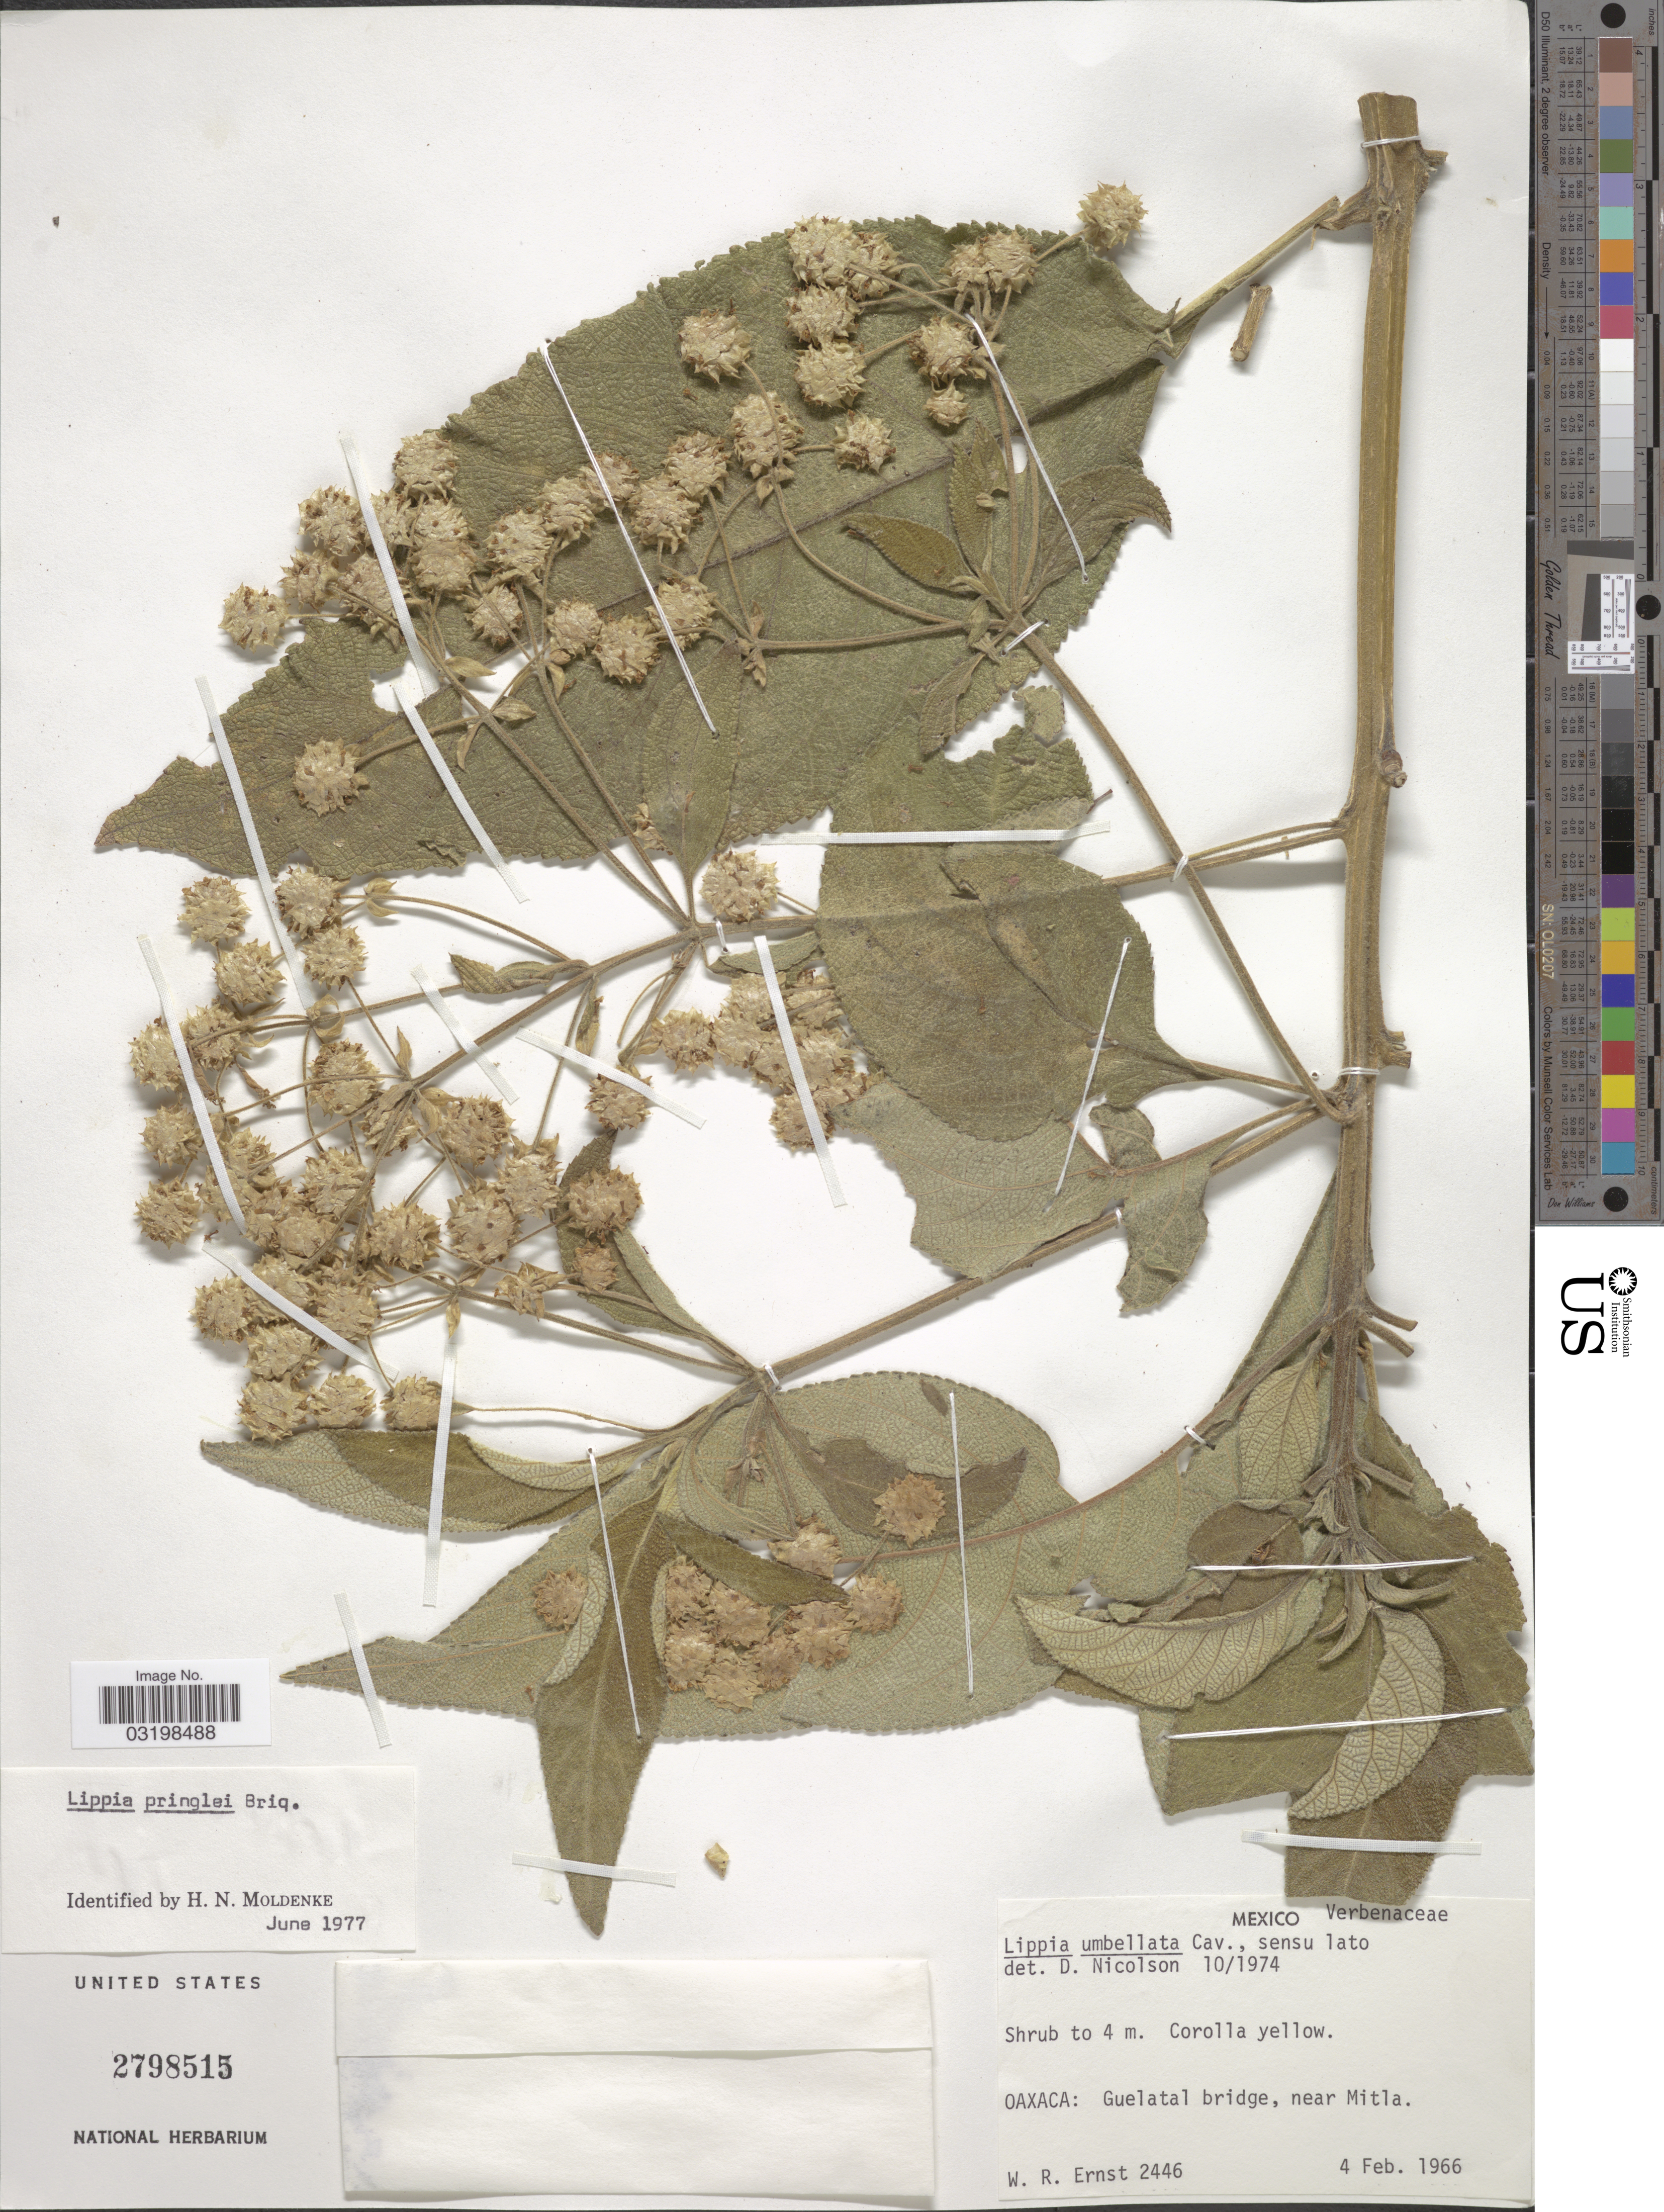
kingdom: Plantae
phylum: Tracheophyta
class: Magnoliopsida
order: Lamiales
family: Verbenaceae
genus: Lippia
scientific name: Lippia umbellata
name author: Cav.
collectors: W. R. Ernst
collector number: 2446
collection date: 1966-02-04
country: Mexico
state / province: Oaxaca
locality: Guelatal bridge, near Mitla.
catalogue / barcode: US 2798515